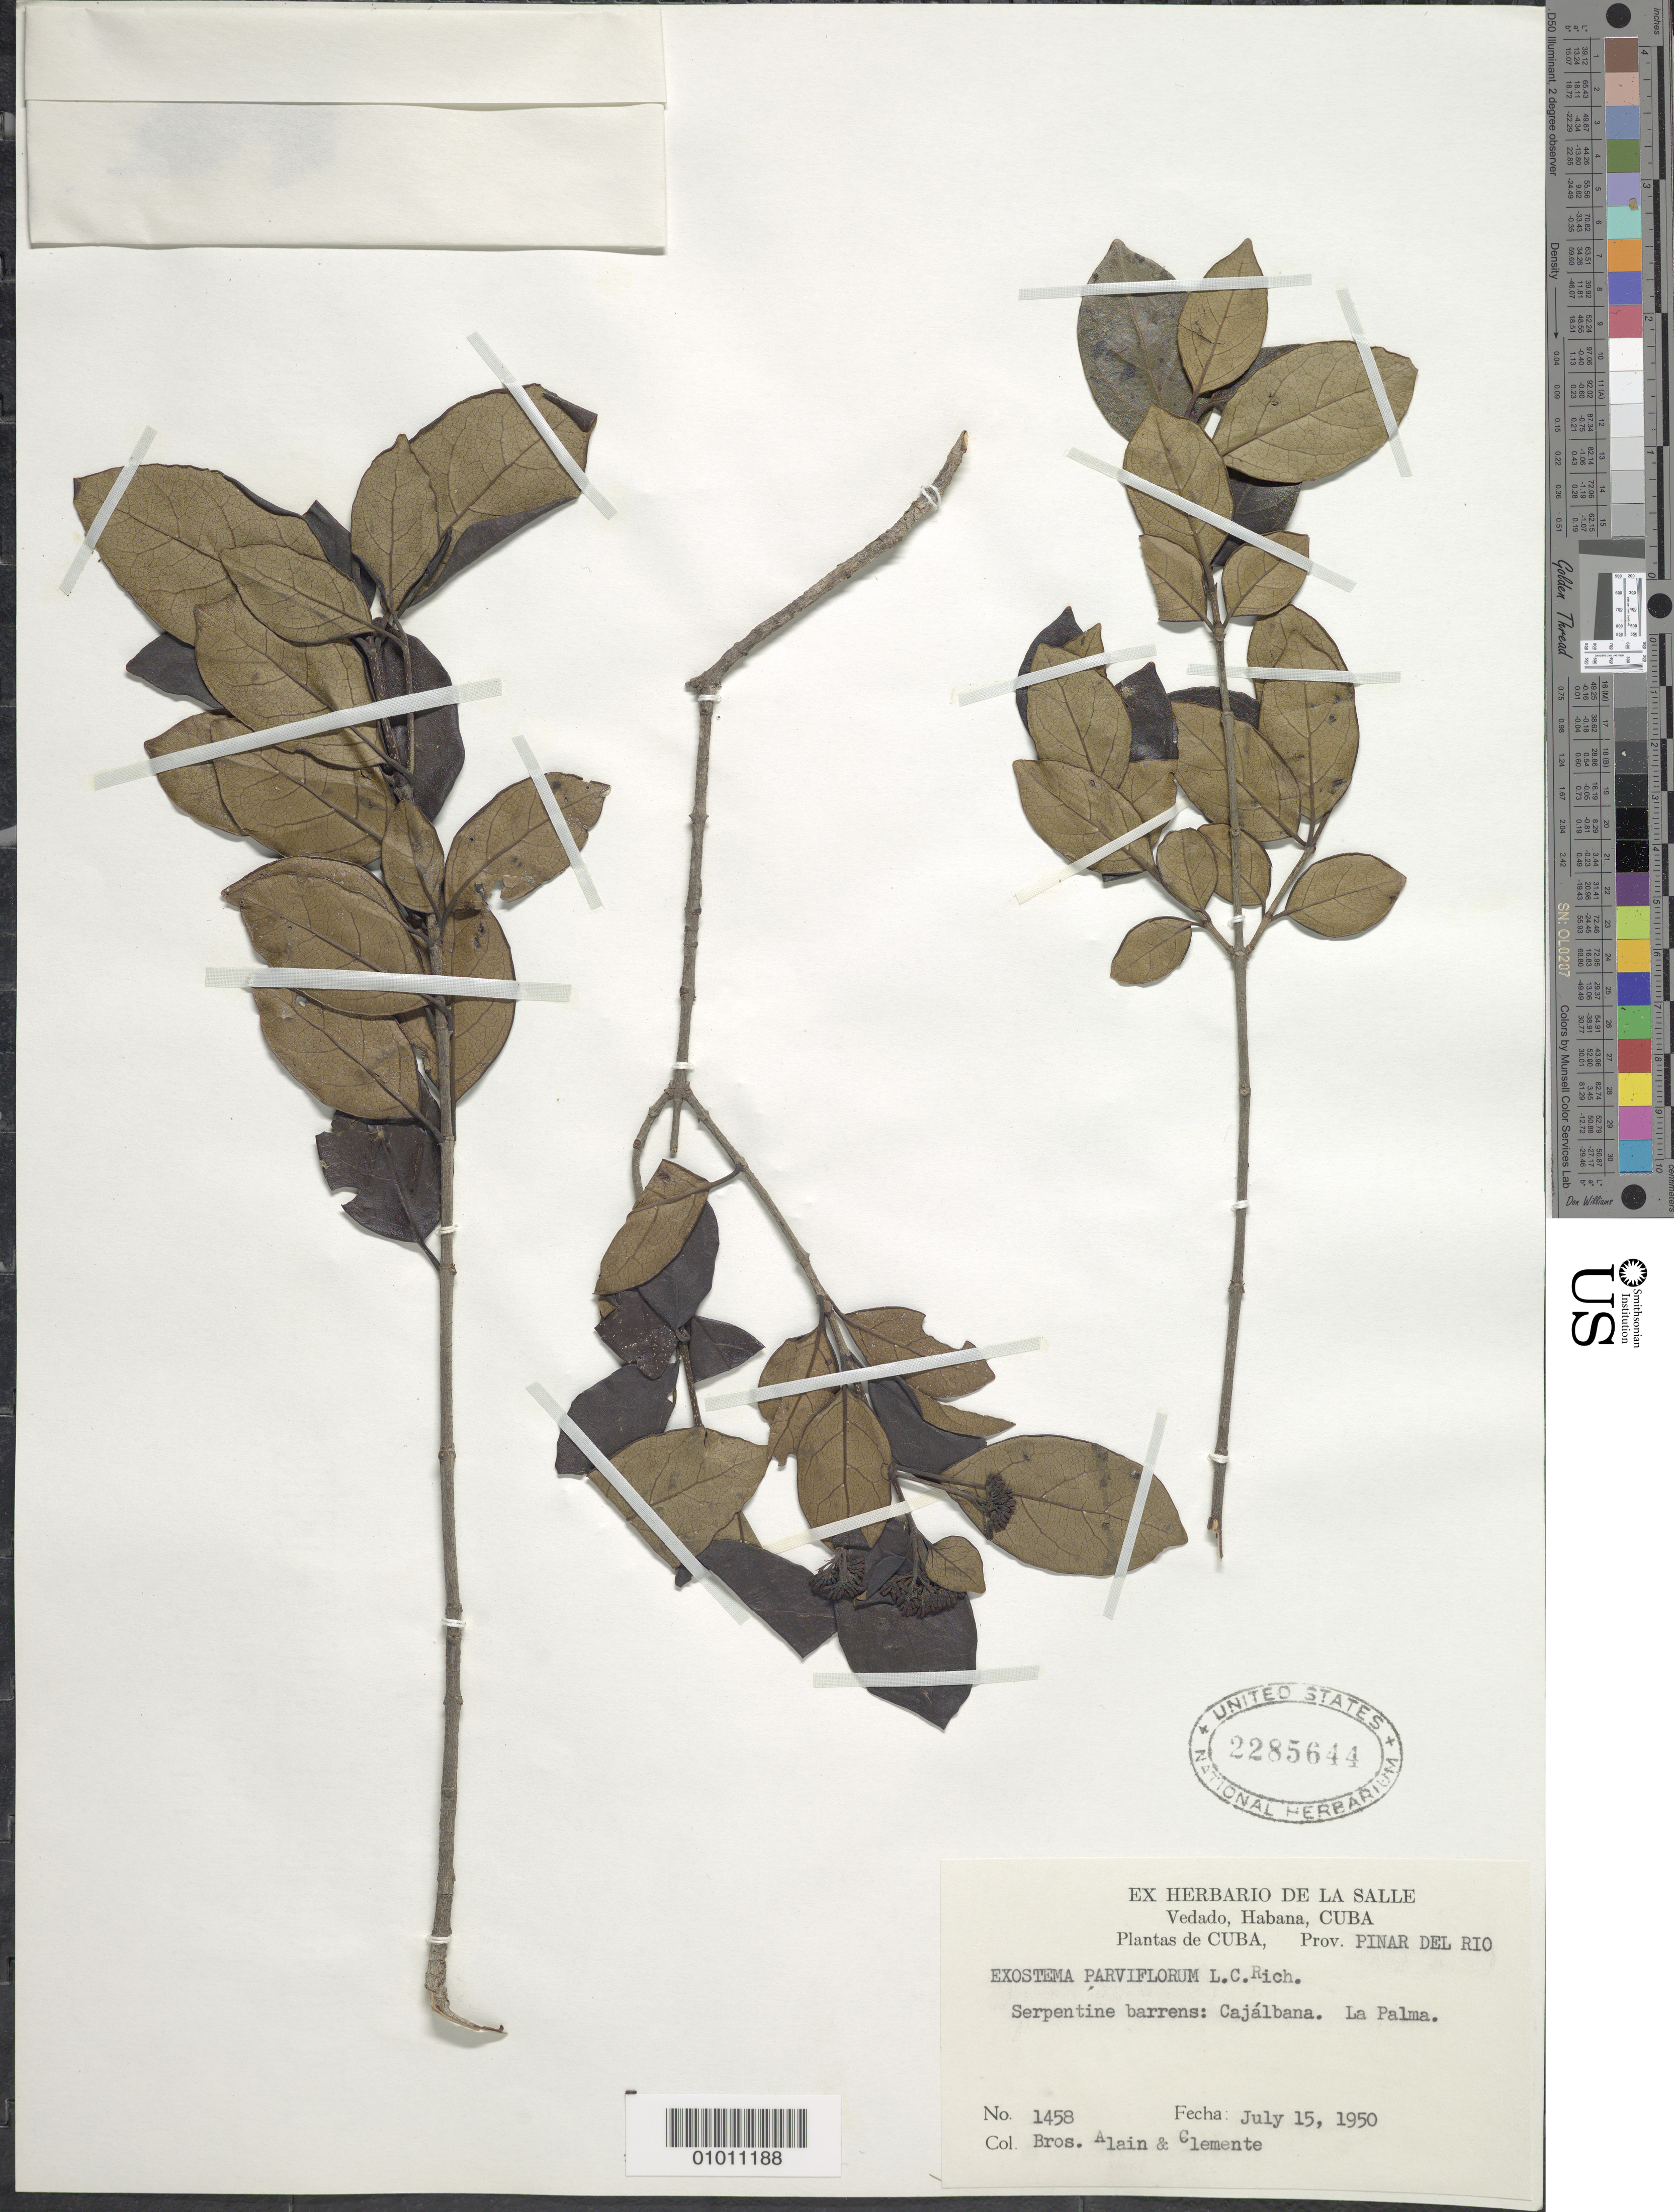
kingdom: Plantae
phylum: Tracheophyta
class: Magnoliopsida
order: Gentianales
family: Rubiaceae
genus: Exostema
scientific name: Exostema parviflorum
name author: A. Rich. ex Humb. & Bonpl.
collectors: A. H. Liogier & Bro. Clemente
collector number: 1458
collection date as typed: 15 Jul 1950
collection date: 1950-07-15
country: Cuba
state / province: Pinar del Rio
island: Cuba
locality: Cajálbana, La Palma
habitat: Serpentine barrens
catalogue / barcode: US 2285644